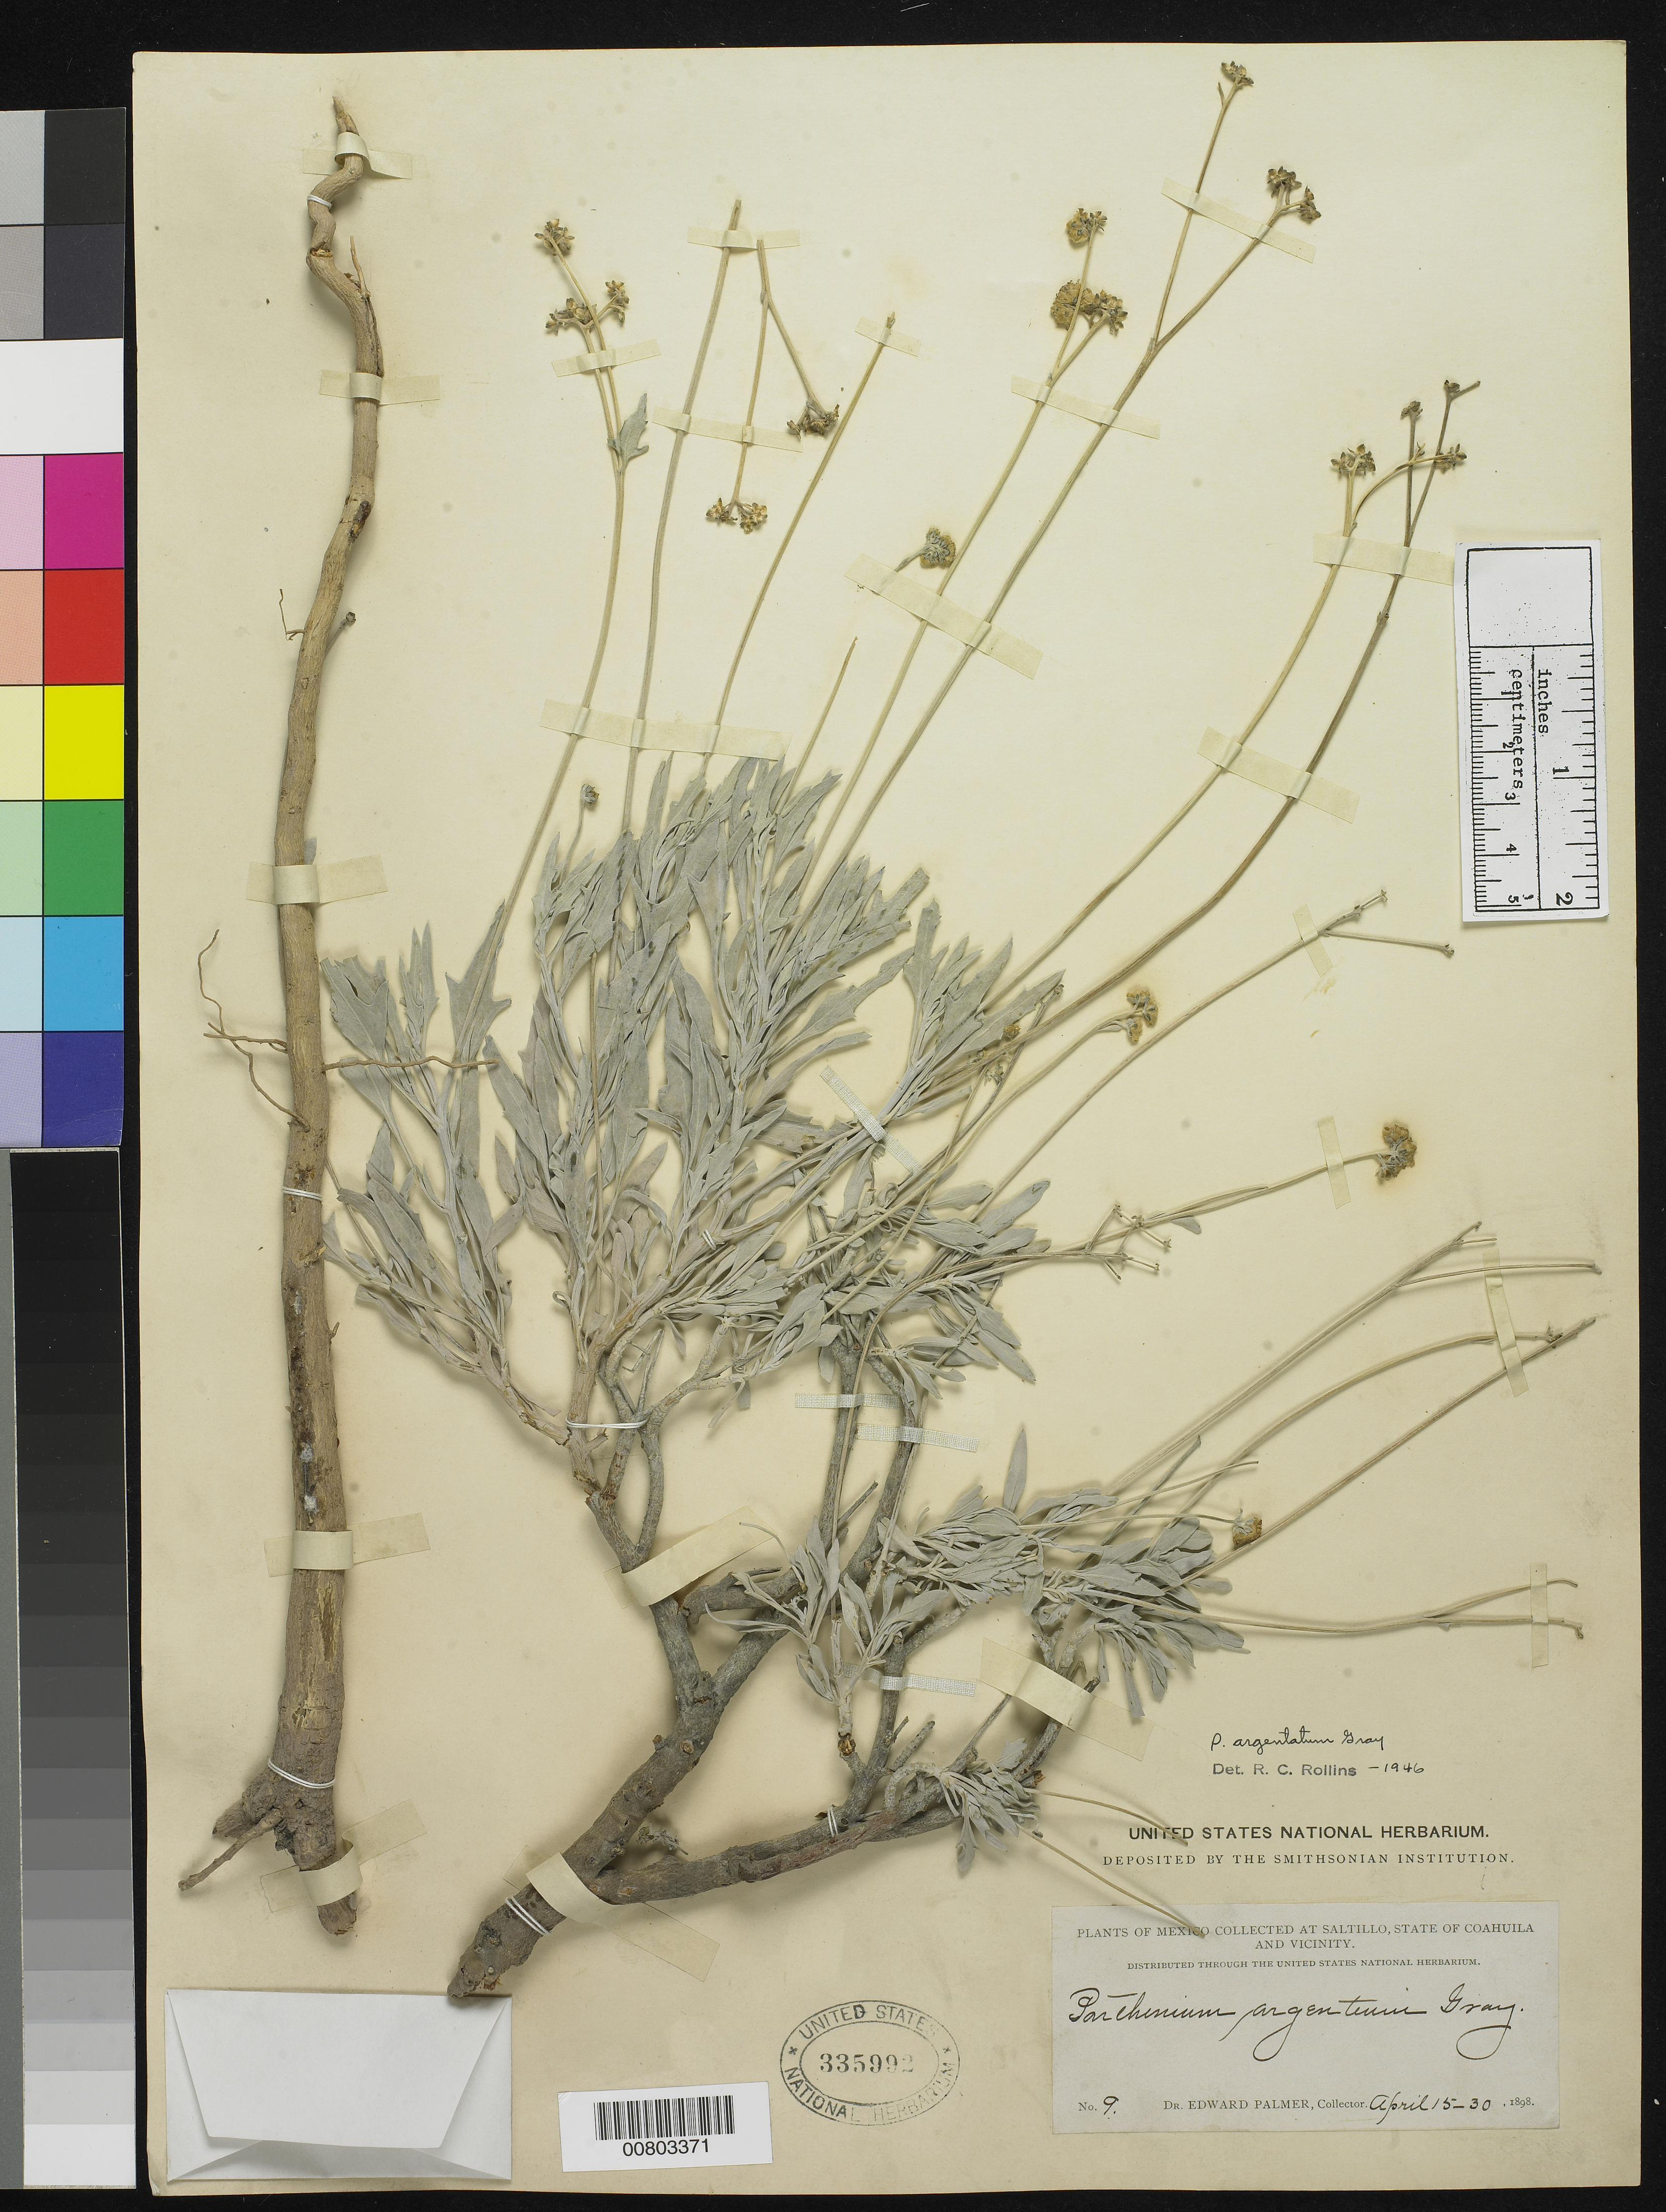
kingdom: Plantae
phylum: Tracheophyta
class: Magnoliopsida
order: Asterales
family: Asteraceae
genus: Parthenium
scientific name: Parthenium argentatum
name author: A. Gray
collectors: E. Palmer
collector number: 9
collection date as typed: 15 Apr 1898 to 30 Apr 1898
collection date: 1898-04-15/1898-04-30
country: Mexico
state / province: Coahuila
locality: Saltillo, Coahuila and vicinity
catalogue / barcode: US 335992